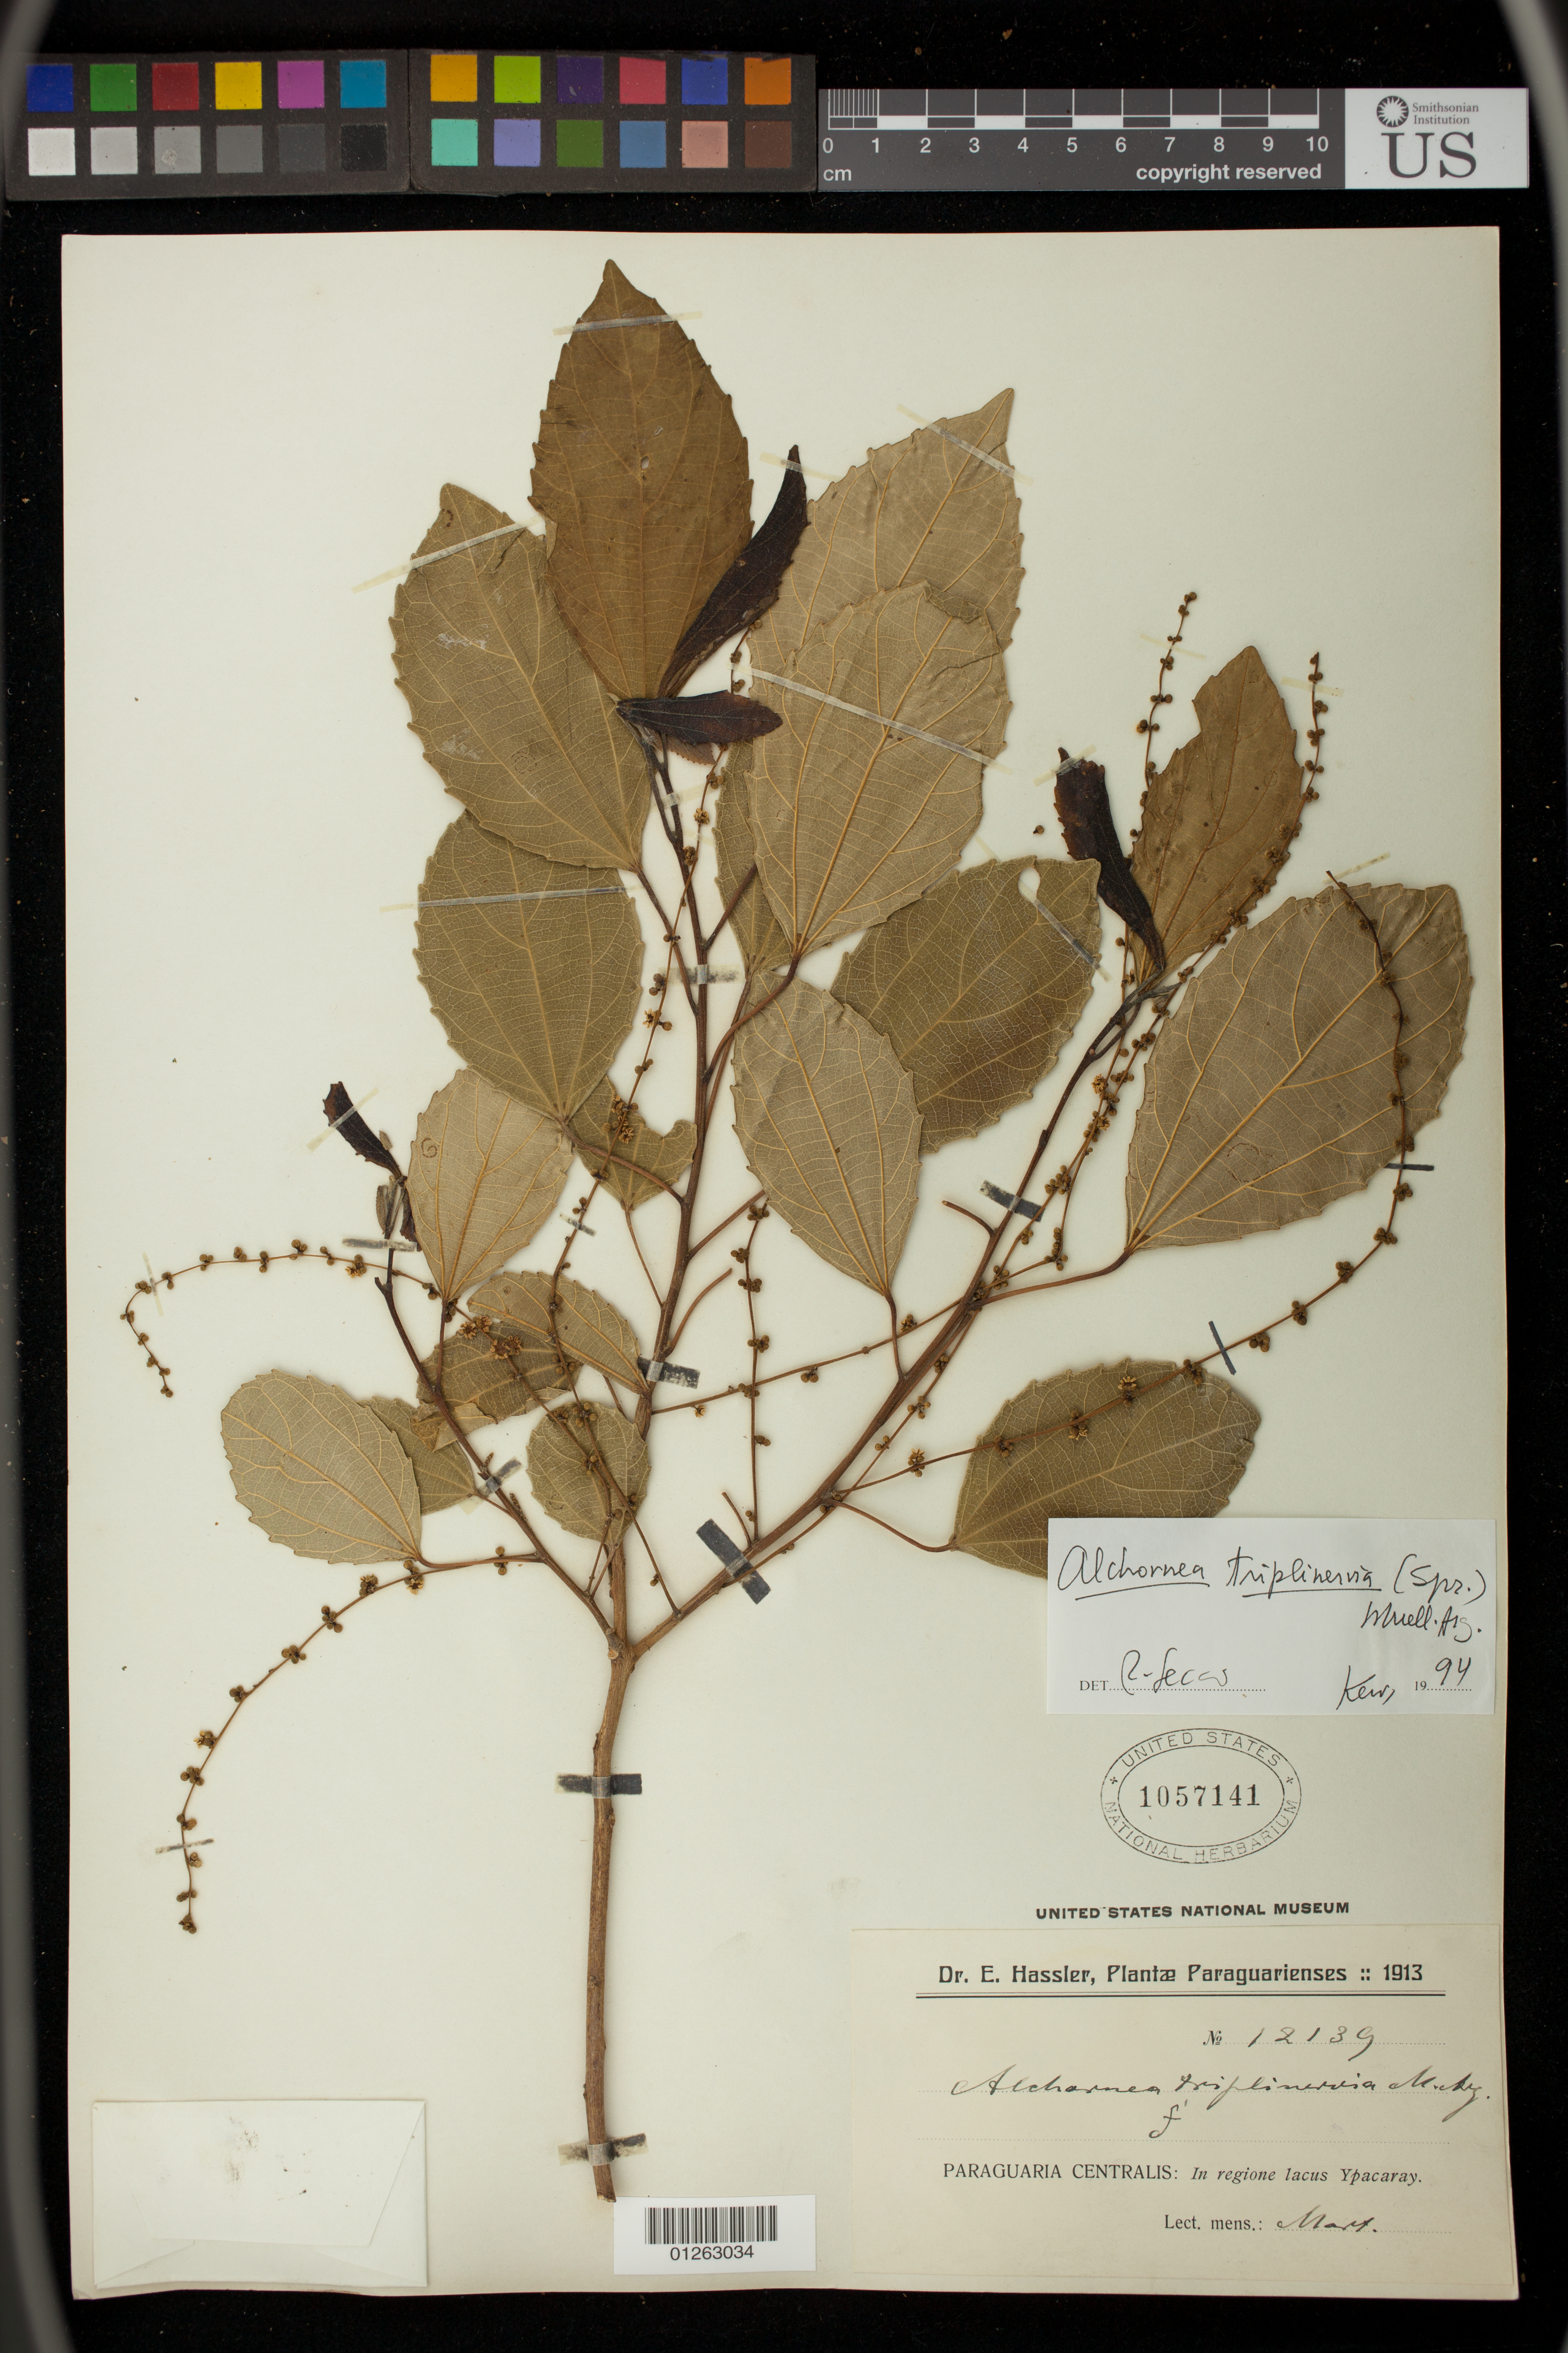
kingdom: Plantae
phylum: Tracheophyta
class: Magnoliopsida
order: Malpighiales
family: Euphorbiaceae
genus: Alchornea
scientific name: Alchornea triplinervia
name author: (Spreng.) Müll. Arg.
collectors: E. Hassler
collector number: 12139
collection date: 1913-03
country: Paraguay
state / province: Central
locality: Paraguaria Centralis: In regione lacus Ypacaray.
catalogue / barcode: US 1057141